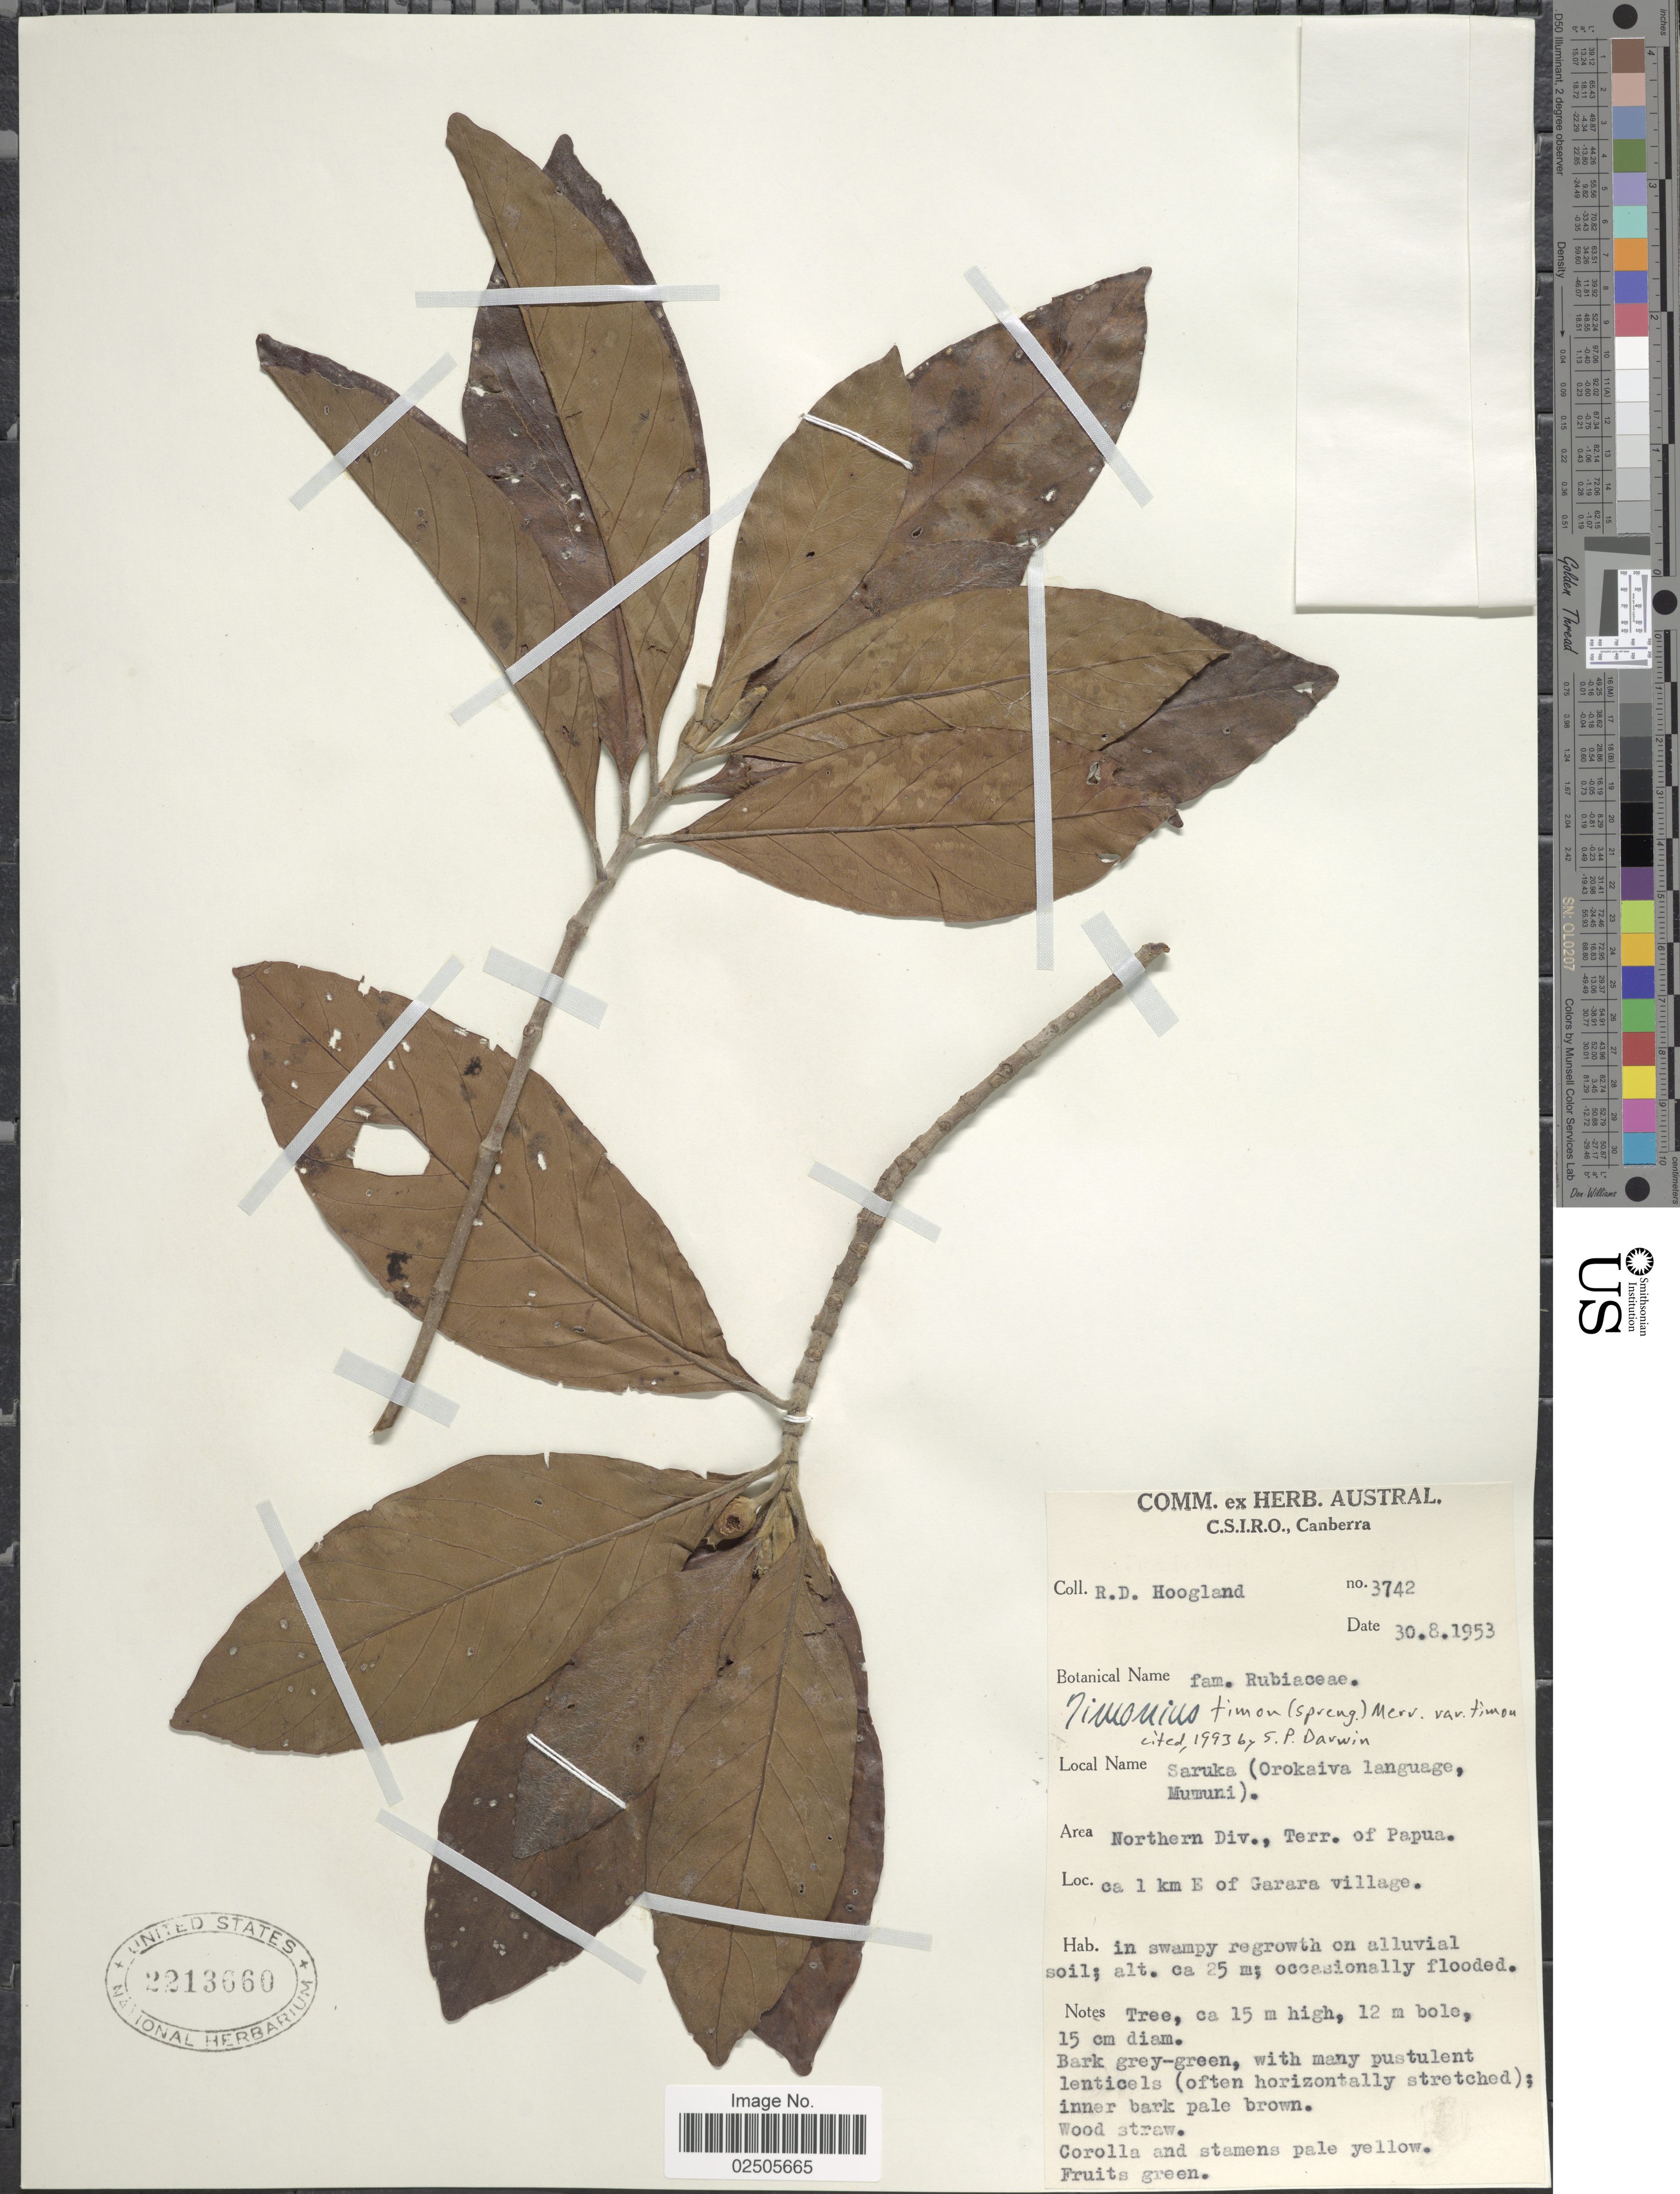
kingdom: Plantae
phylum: Tracheophyta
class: Magnoliopsida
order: Gentianales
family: Rubiaceae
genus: Timonius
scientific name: Timonius timon var. timon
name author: (Spreng.) Merr.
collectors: R. D. Hoogland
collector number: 3742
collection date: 1953-08-30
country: Papua New Guinea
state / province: Northern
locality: Saruka (Orokaiva language, Mumuni), Northern Div., Terr. of Papua, ca. 1 km E of Garara Village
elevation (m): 25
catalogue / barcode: US 2213660